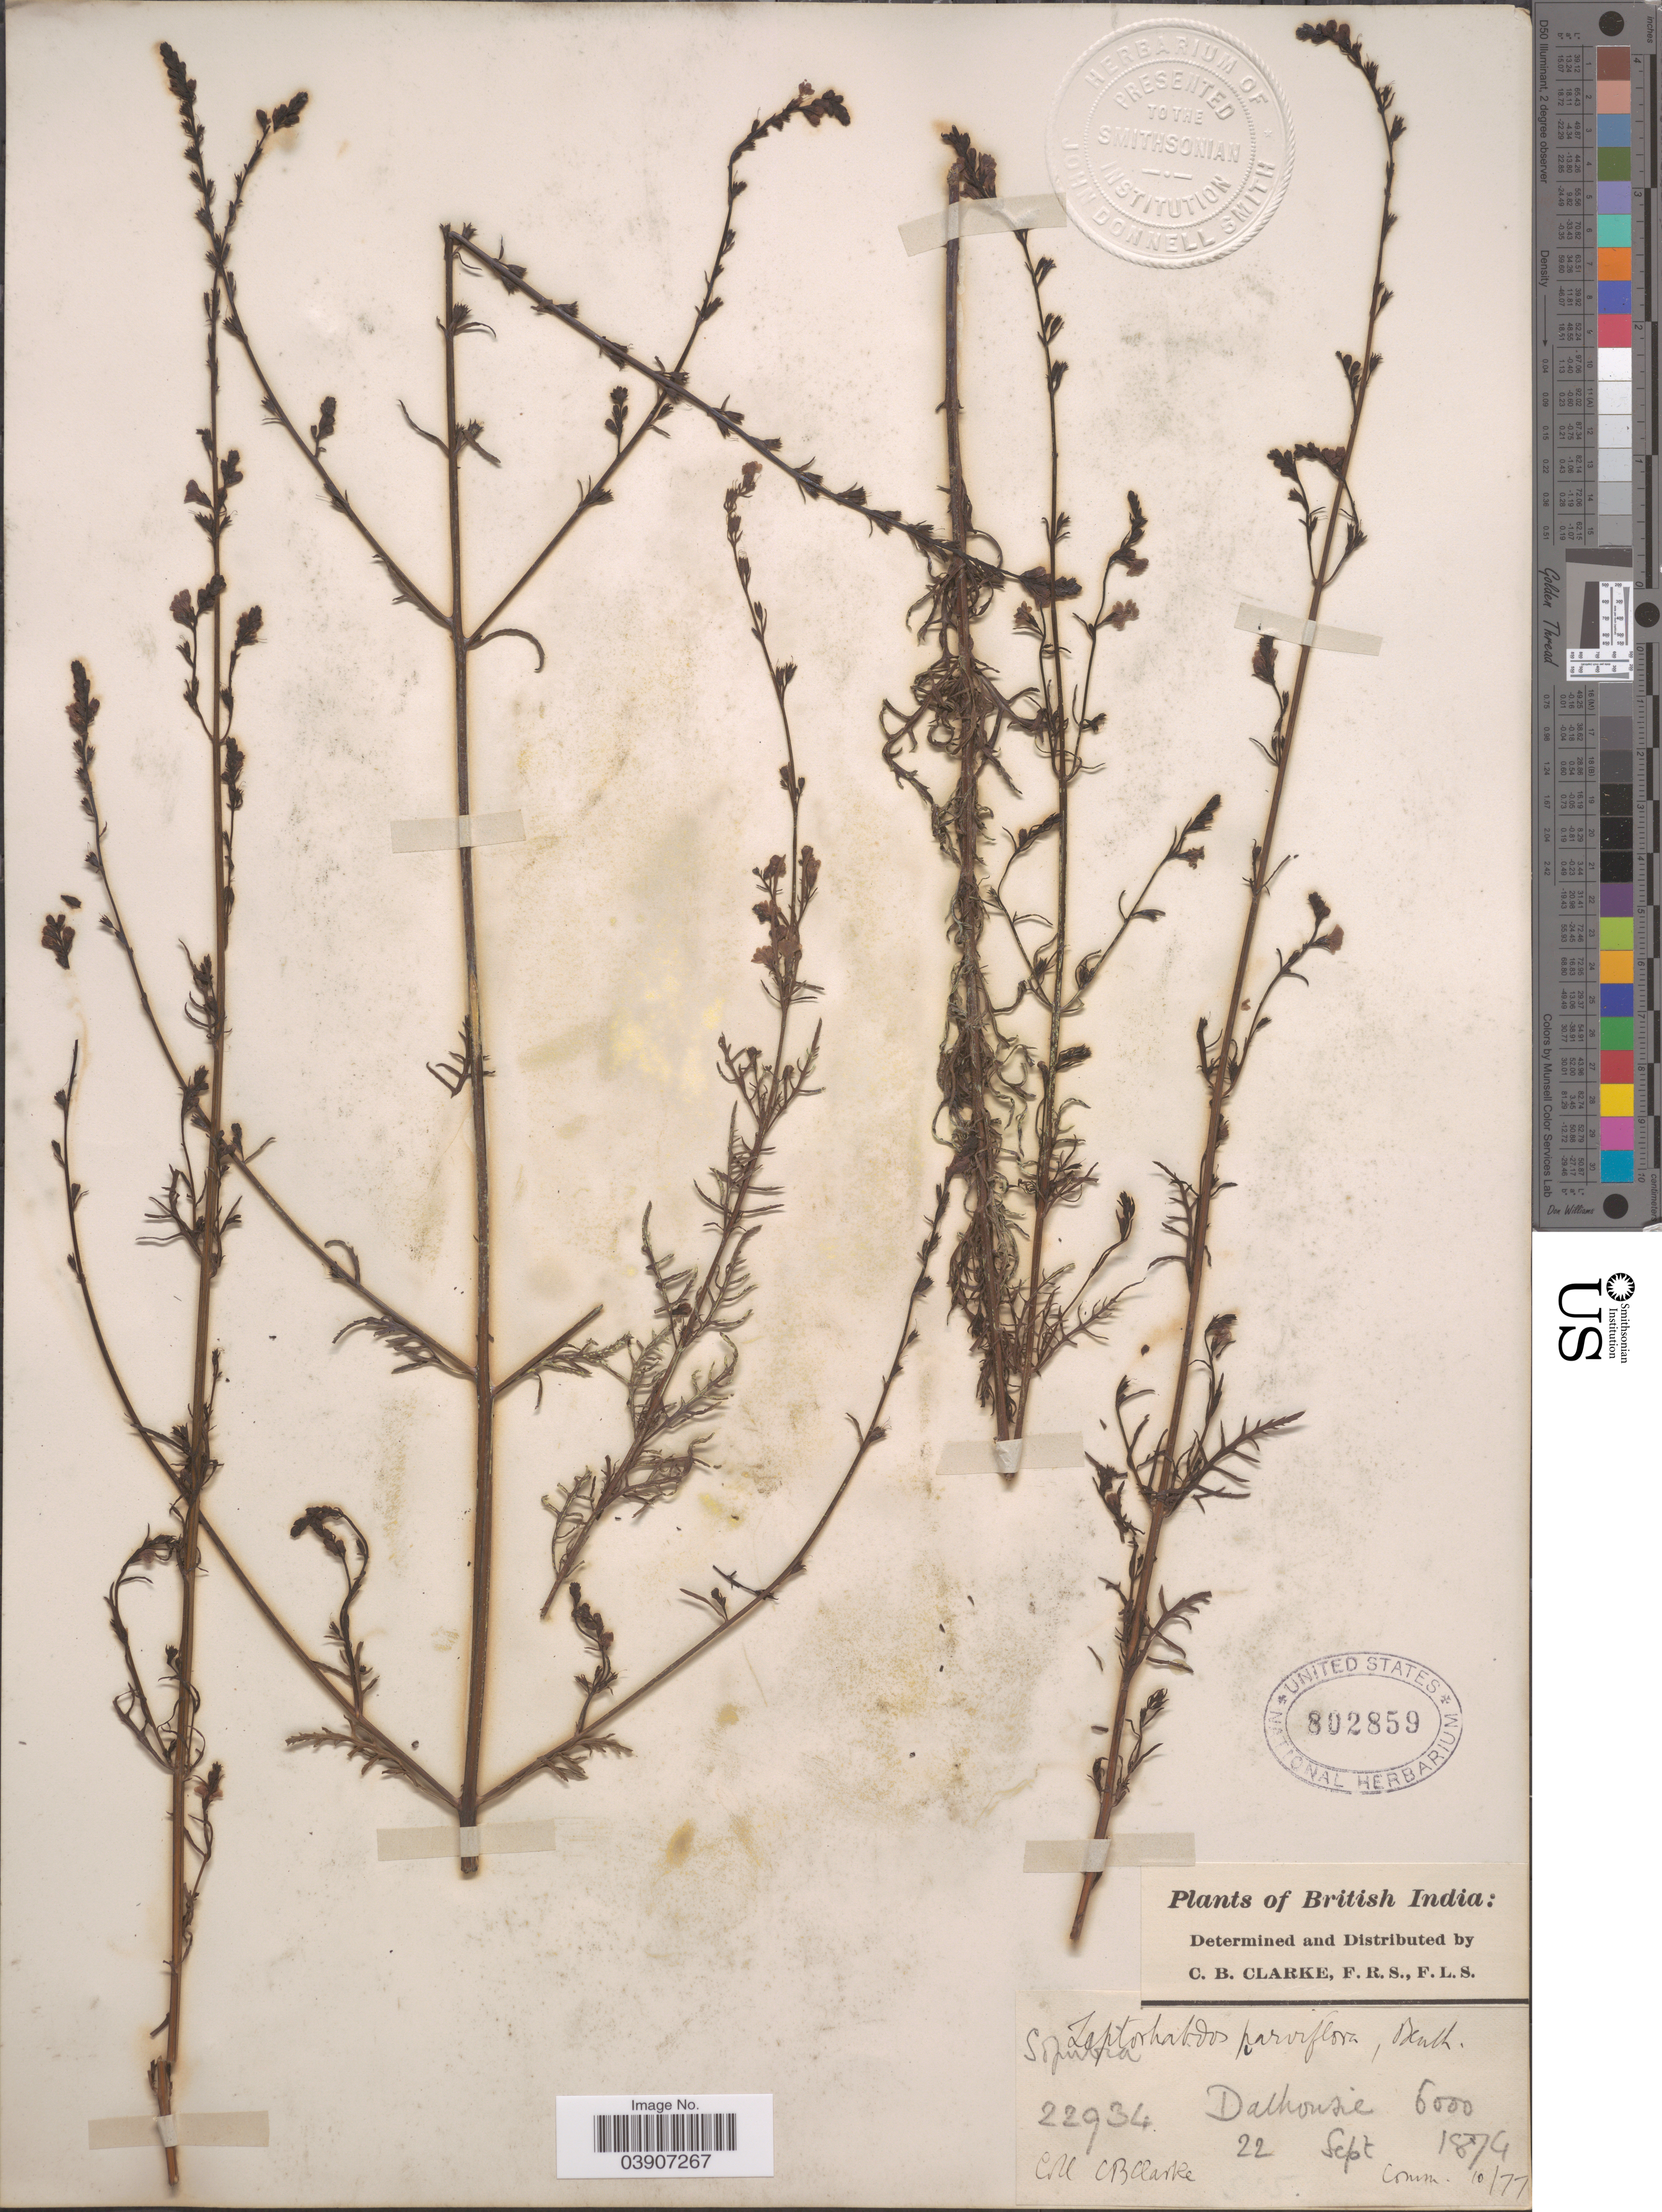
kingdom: Plantae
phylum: Tracheophyta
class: Magnoliopsida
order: Lamiales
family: Orobanchaceae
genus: Leptorhabdos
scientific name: Leptorhabdos parviflora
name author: (Benth.) Benth.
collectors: C. B. Clarke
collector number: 22934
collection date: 1874-09-22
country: India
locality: British India. Dalhousie.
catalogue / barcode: US 802859